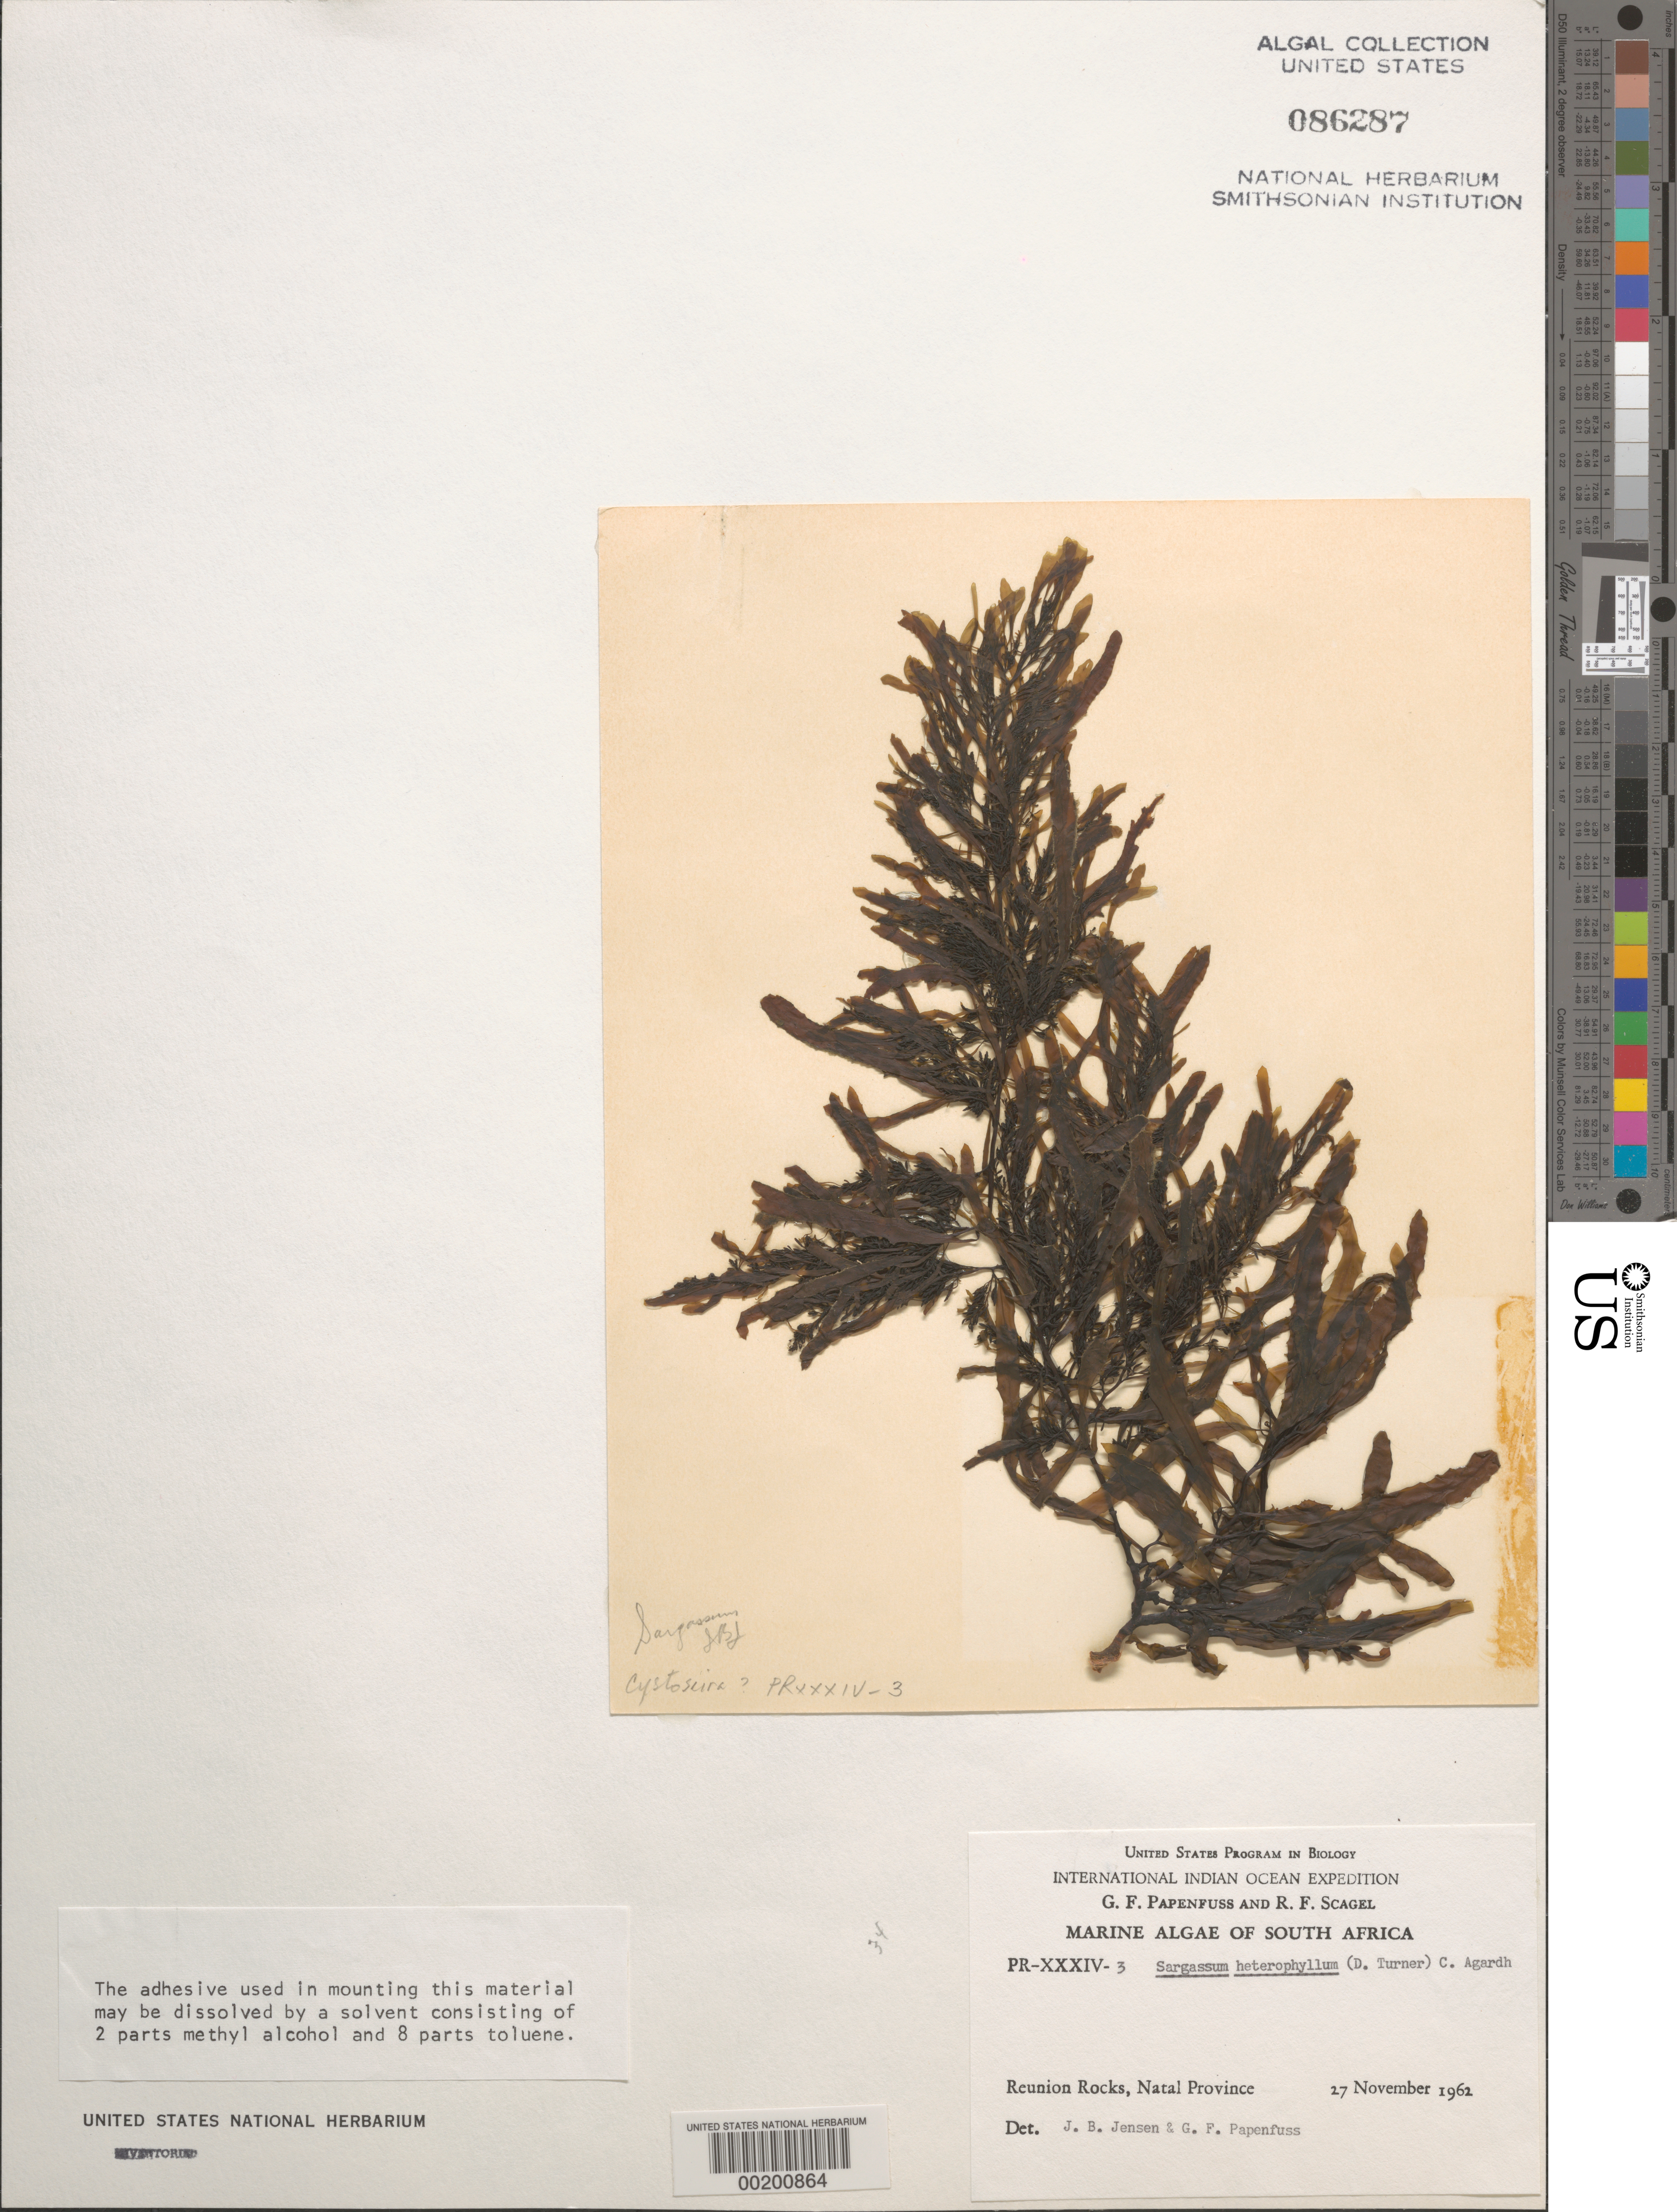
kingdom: Chromista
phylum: Ochrophyta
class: Phaeophyceae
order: Fucales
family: Sargassaceae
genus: Sargassum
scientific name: Sargassum incisifolium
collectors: G. Papenfuss & R. F. Scagel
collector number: PR-XXXIV-3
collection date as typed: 27 Nov 1962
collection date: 1962-11-27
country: South Africa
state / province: KwaZulu-Natal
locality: Reunion Rocks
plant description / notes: International Indian Ocean Expedition, 1962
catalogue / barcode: US 86287